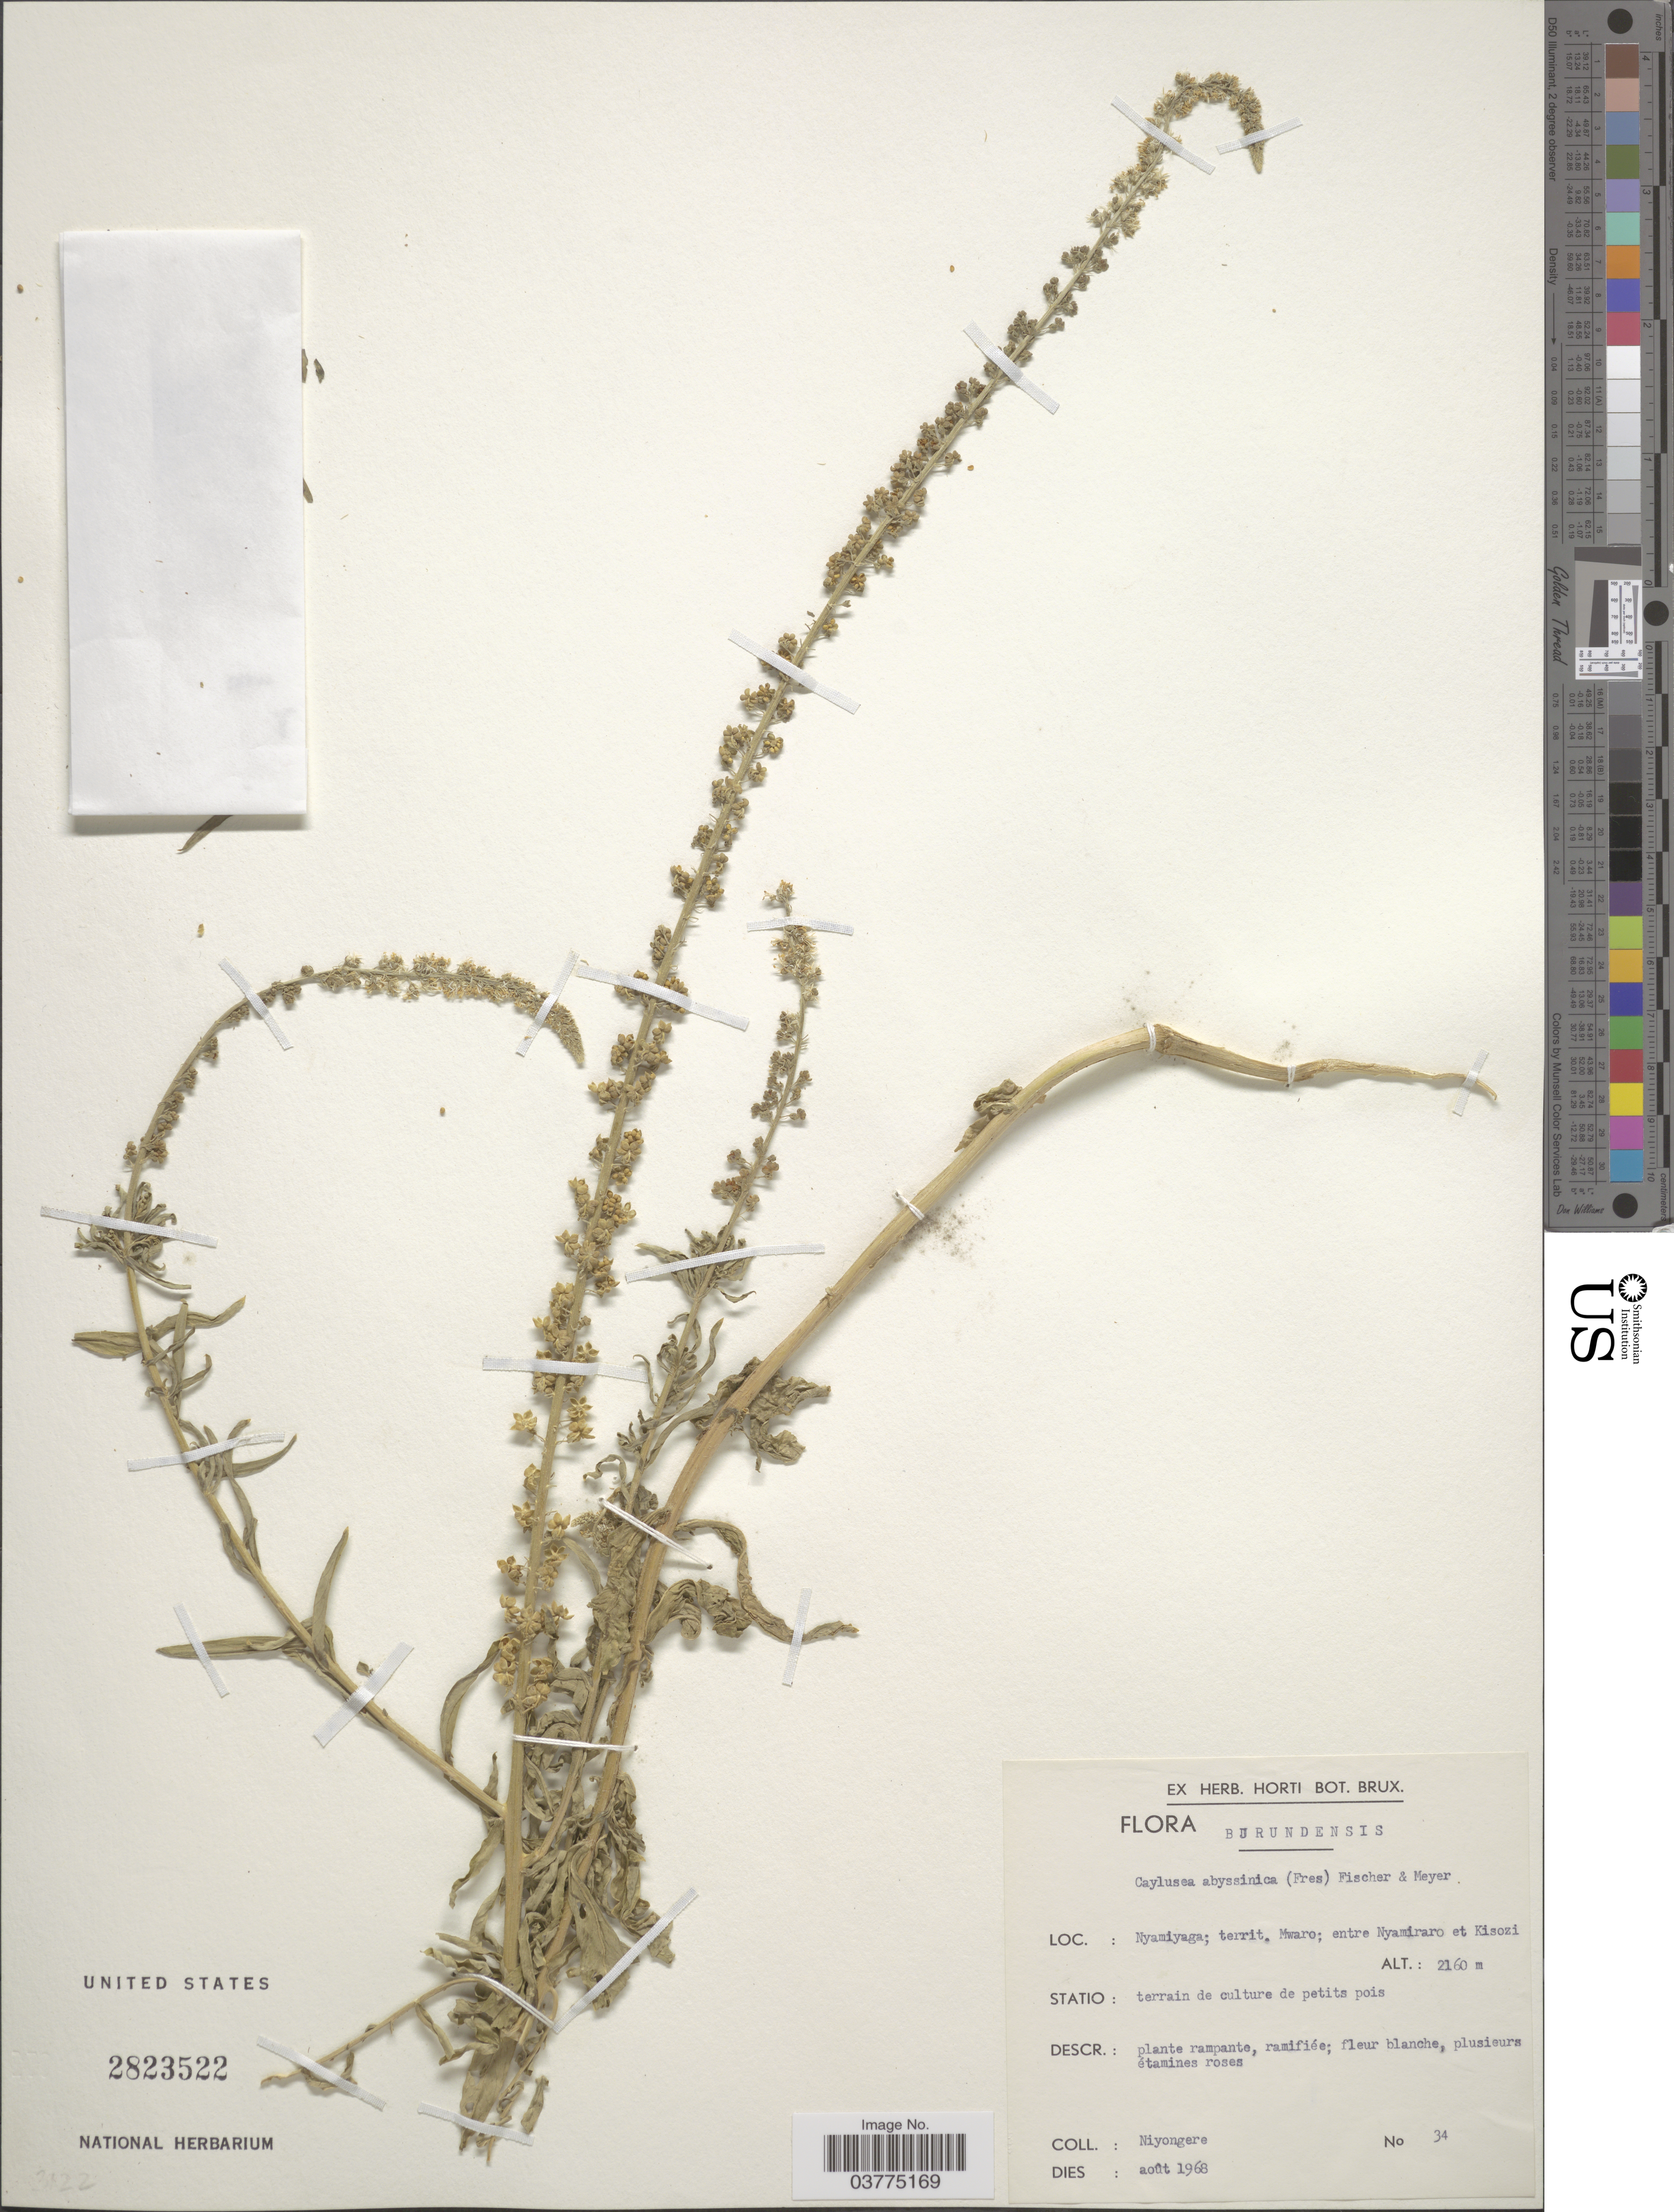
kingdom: Plantae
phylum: Tracheophyta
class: Magnoliopsida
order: Brassicales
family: Resedaceae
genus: Caylusea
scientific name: Caylusea abyssinica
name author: (Fresen.) Fisch. & C.A. Mey.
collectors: Niyongere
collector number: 34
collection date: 1968-08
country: Burundi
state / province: Mwaro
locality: Burundensis. Nyamiyaga; territ. Mwaro; entre Nyamiraro et Kisozi. Statio: terrain de culture de petits pois.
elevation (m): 2160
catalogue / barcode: US 2823522